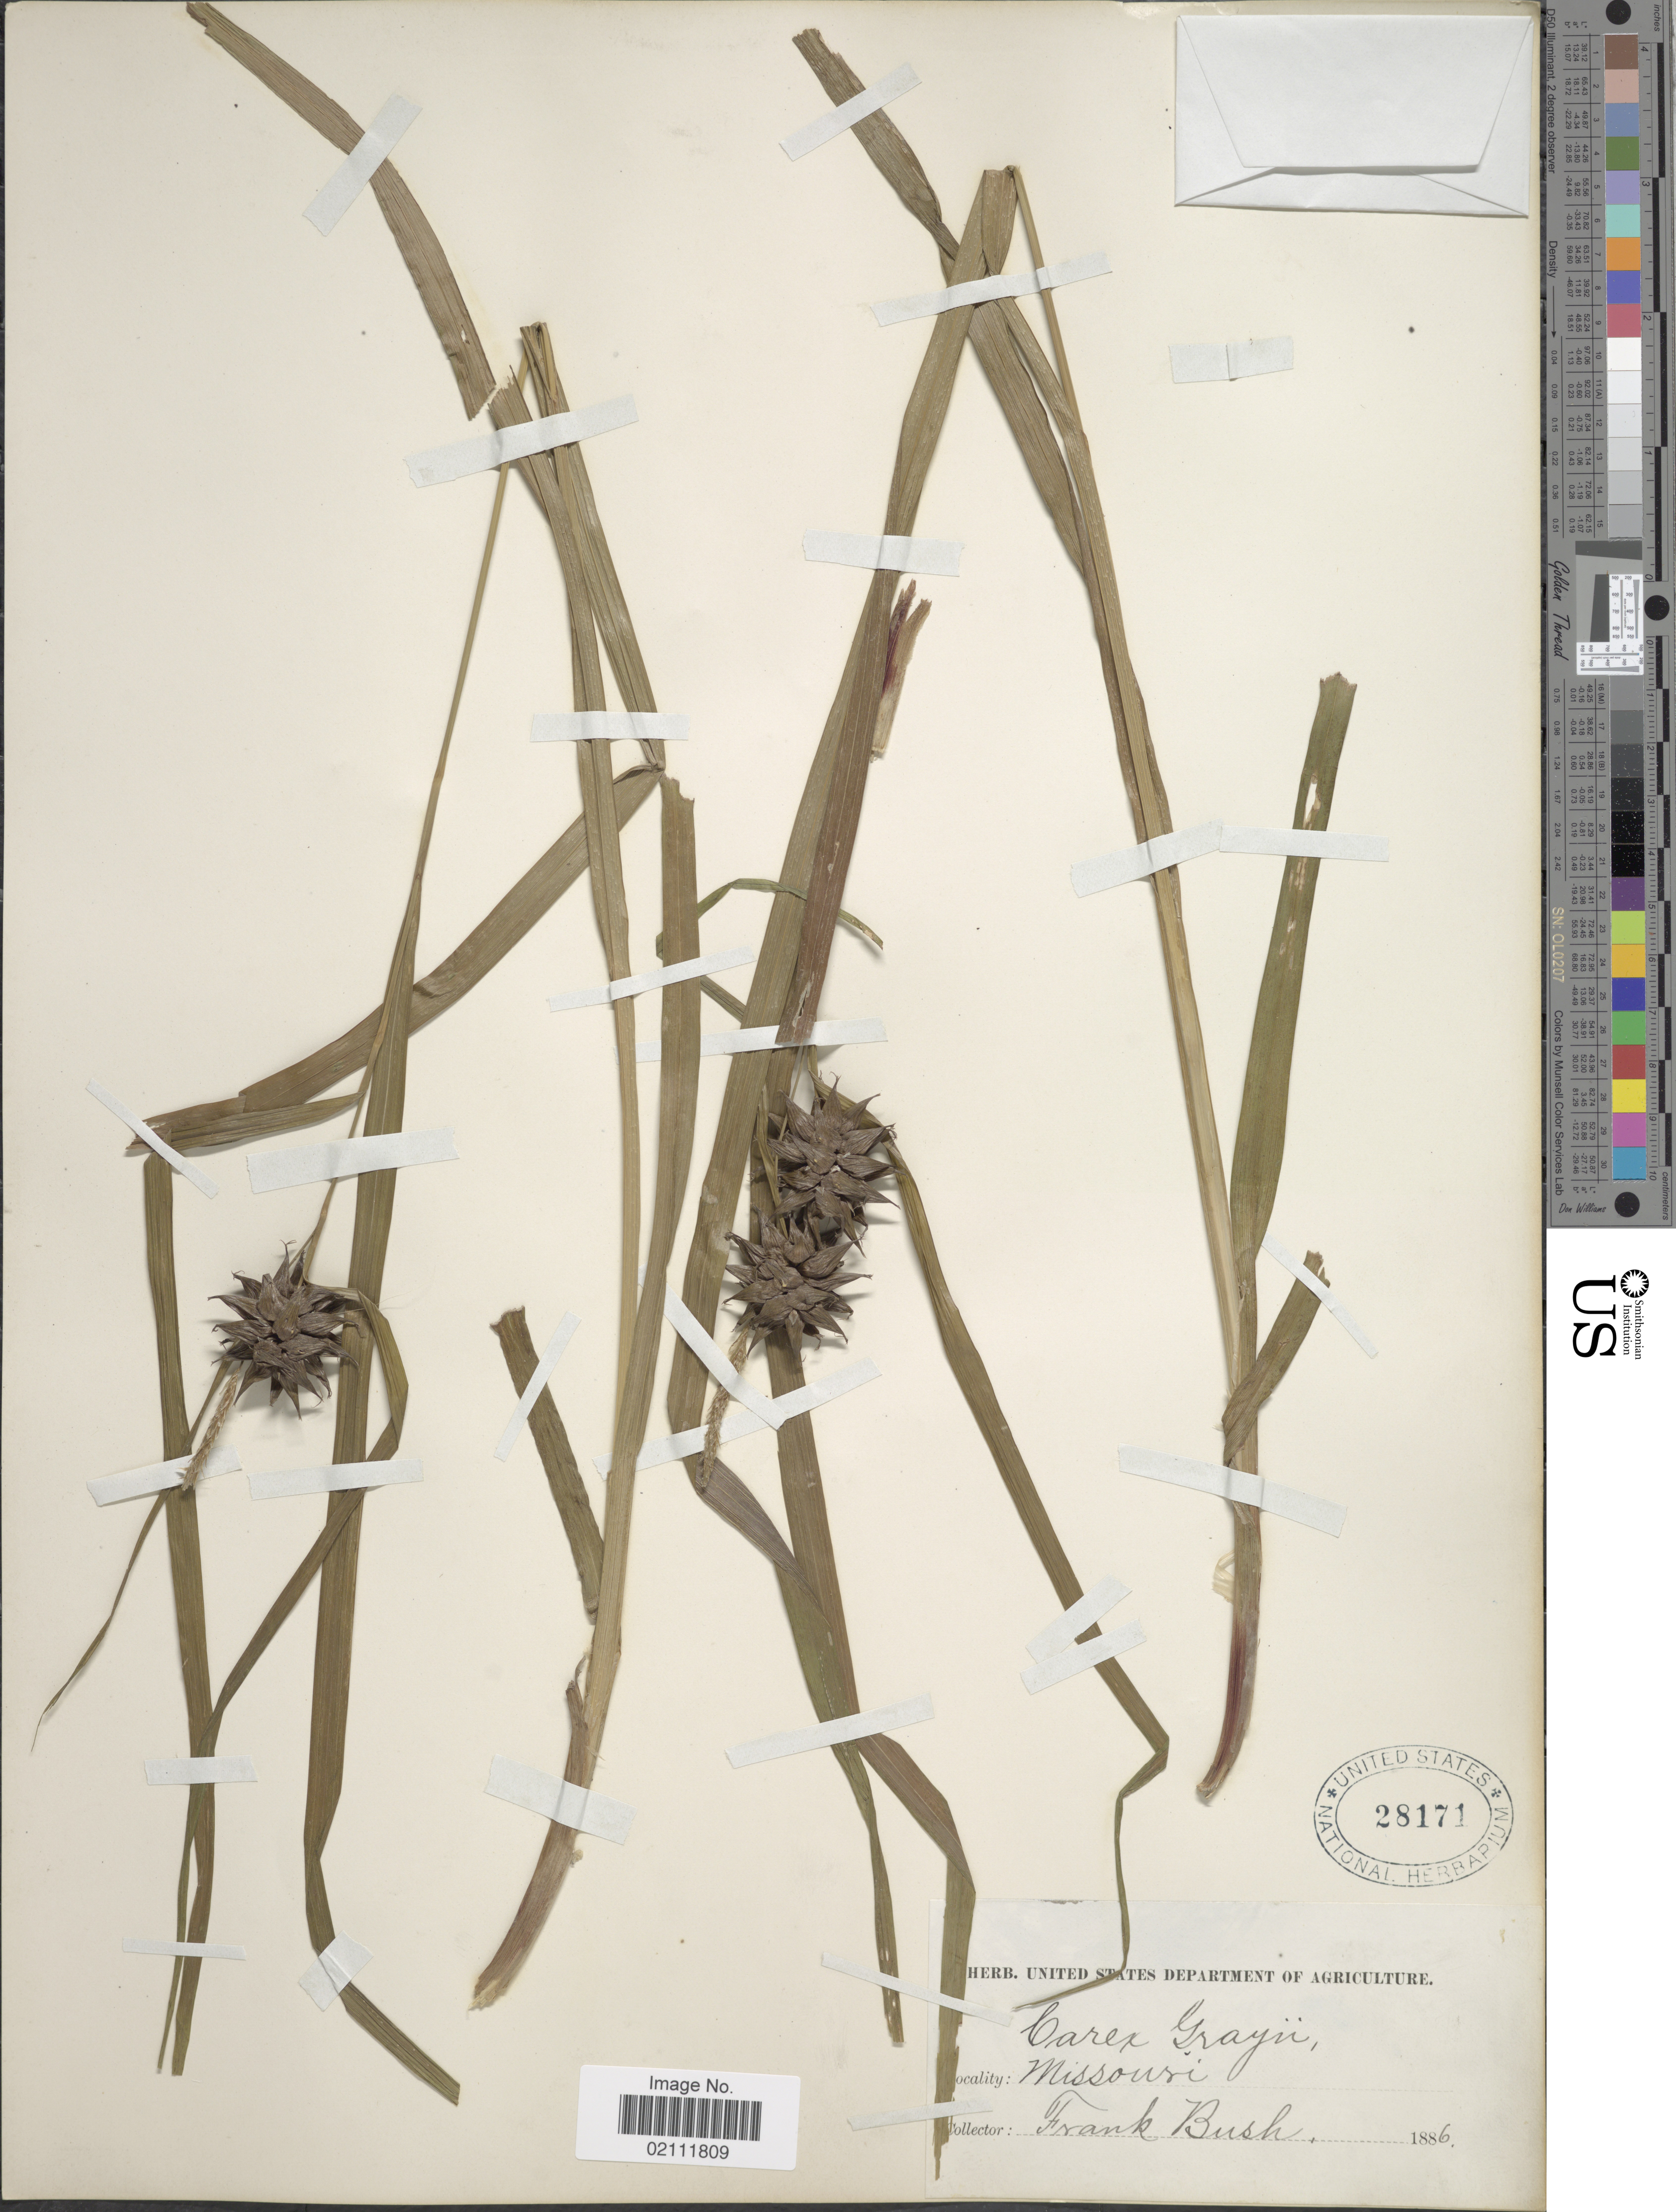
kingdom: Plantae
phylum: Tracheophyta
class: Liliopsida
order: Poales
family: Cyperaceae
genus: Carex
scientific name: Carex grayi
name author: J. Carey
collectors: F. Brush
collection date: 1886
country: United States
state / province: Mississippi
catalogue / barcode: US 28171